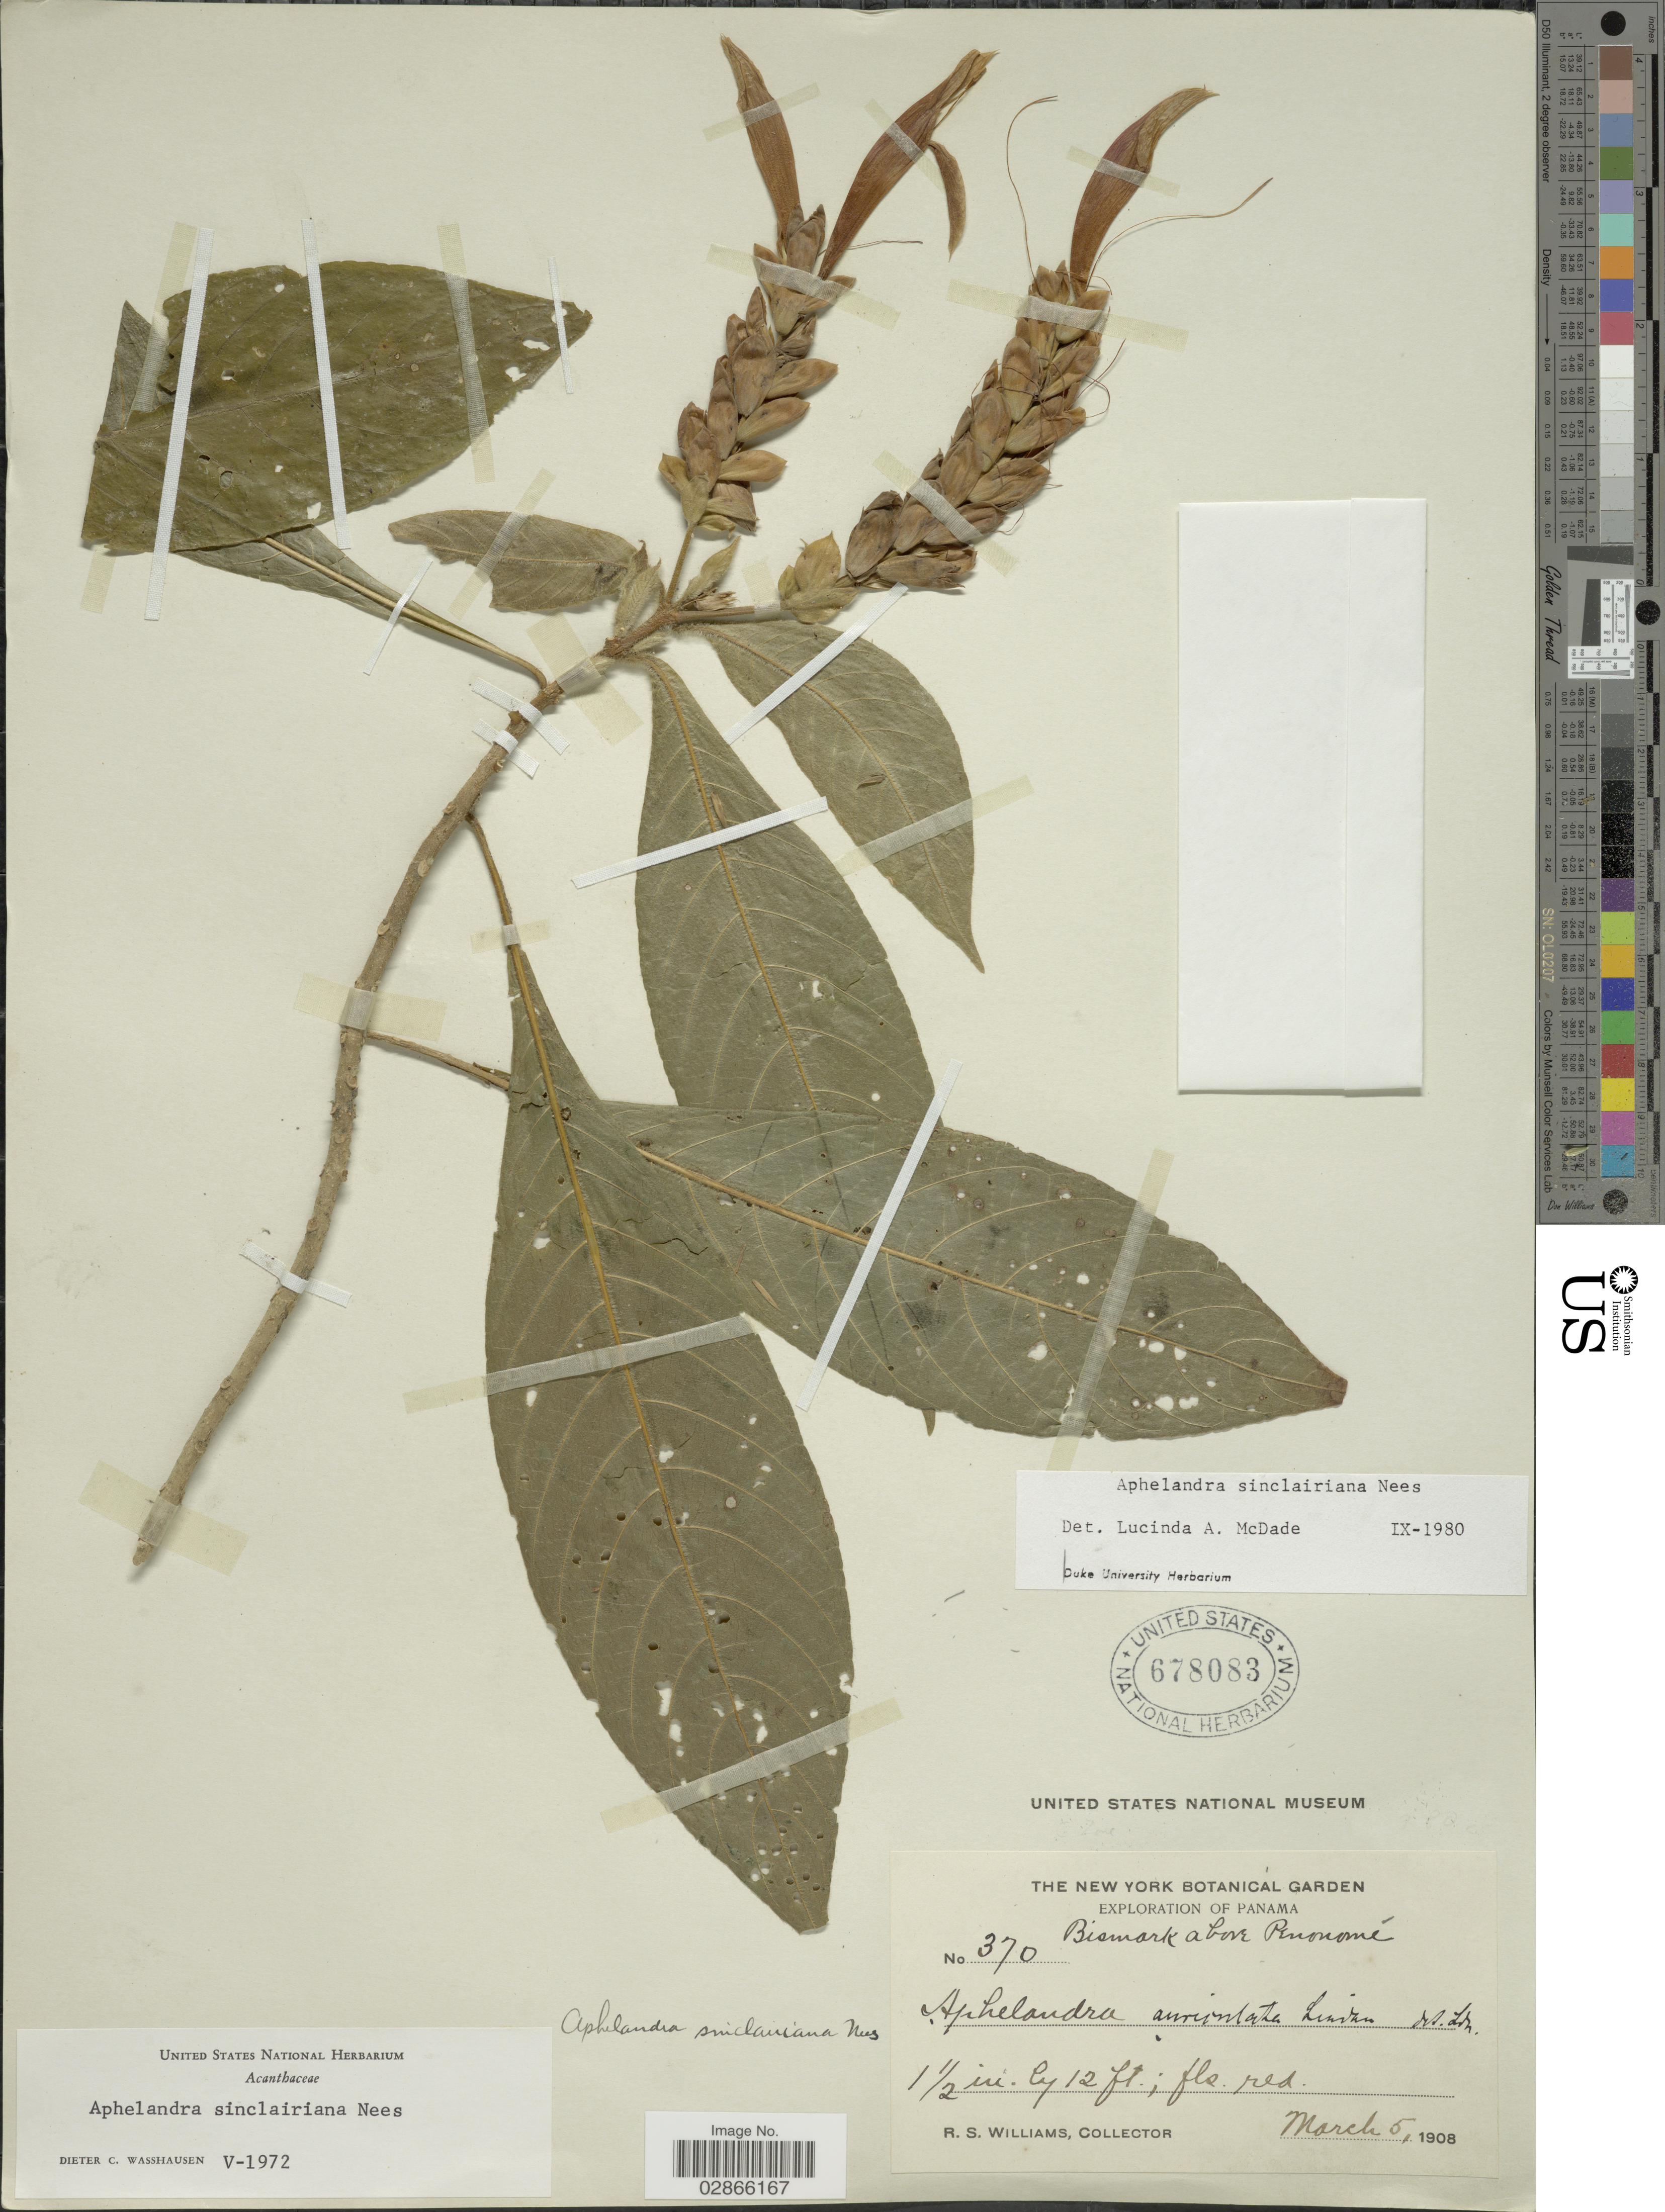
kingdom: Plantae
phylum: Tracheophyta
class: Magnoliopsida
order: Lamiales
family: Acanthaceae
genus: Aphelandra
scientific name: Aphelandra sinclairiana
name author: Nees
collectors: R. S. Williams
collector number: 370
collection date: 1908-03-05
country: Panama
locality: Bismark above Penonome.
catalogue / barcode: US 678083